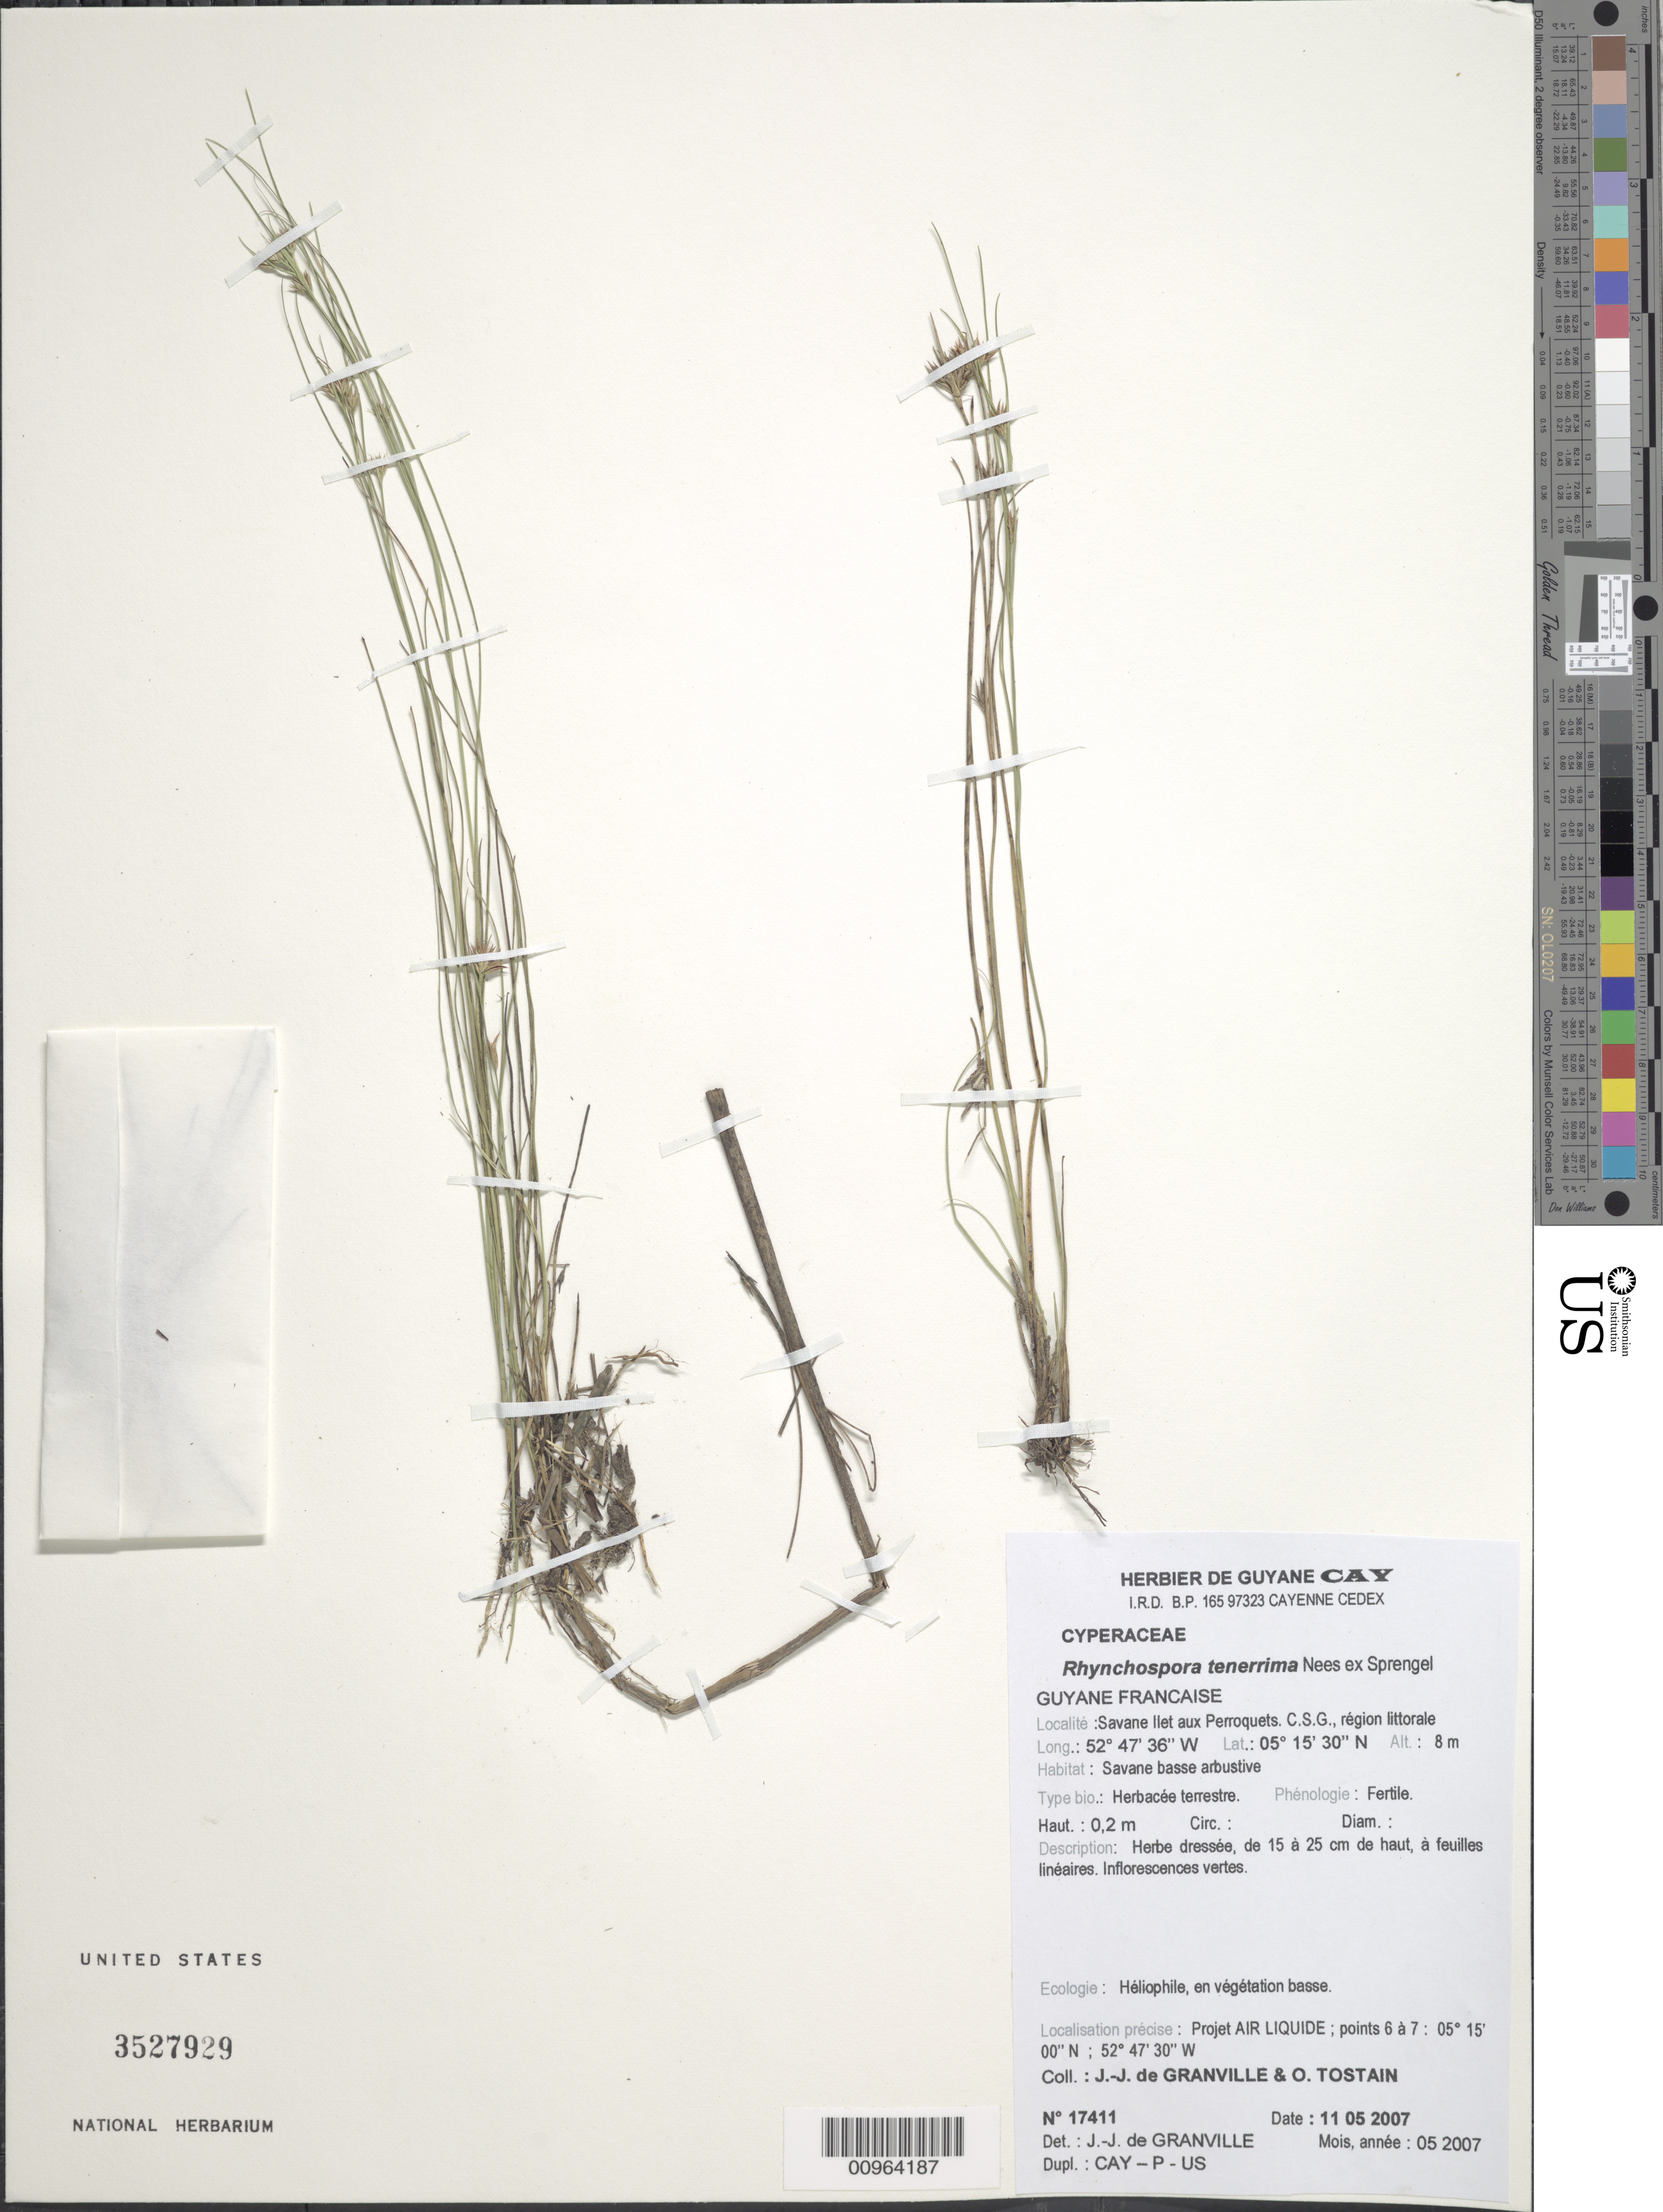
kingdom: Plantae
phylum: Tracheophyta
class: Liliopsida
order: Poales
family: Cyperaceae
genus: Rhynchospora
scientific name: Rhynchospora tenerrima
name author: Nees ex Spreng.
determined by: Granville, J. J. de, (CAY), Institut de Recherche pour le Developpement (IRD) (FRENCH GUIANA)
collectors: J.-J. de Granville & O. Tostain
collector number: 17411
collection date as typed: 11-May-07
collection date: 2007-05-11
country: French Guiana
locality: Crique Karouabo, C.S.G., Site Ariane 4. Projet AIR LIQUIDE; points 6 a 7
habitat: Region littorale. Savane basse arbustive. Heliophile, en vegetation basse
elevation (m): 8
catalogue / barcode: US 3527929